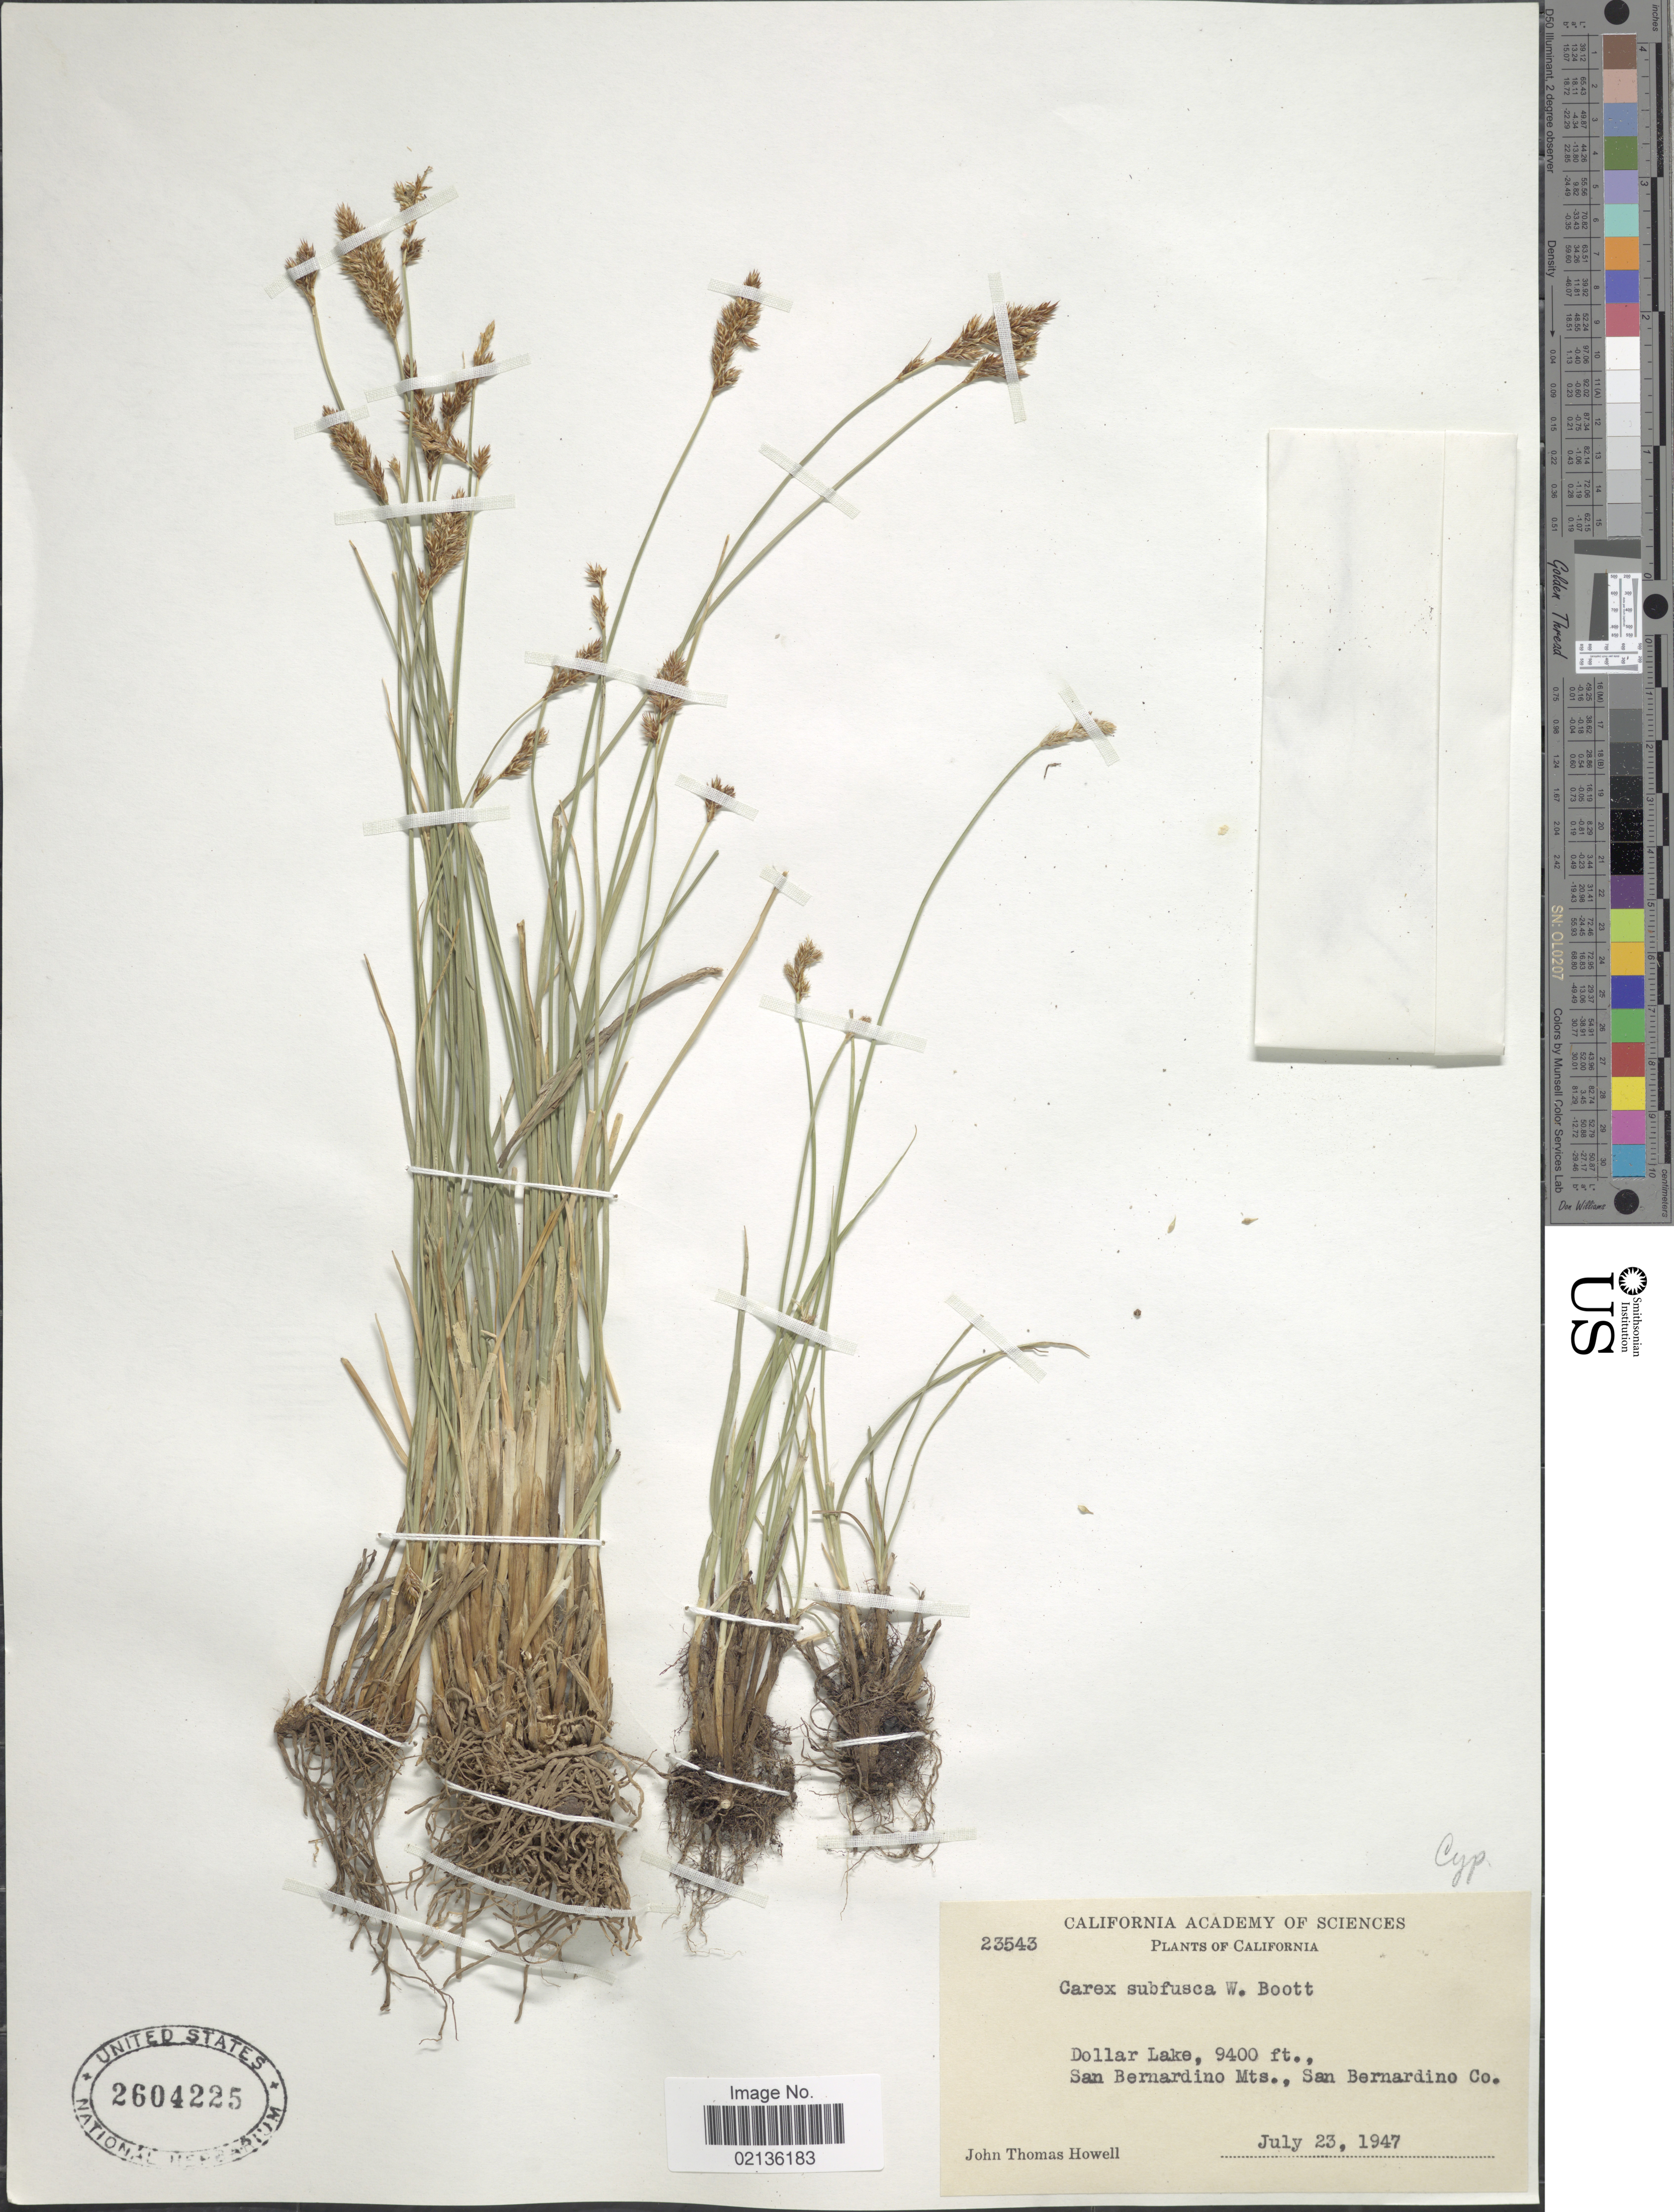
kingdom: Plantae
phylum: Tracheophyta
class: Liliopsida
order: Poales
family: Cyperaceae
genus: Carex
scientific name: Carex subfusca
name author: W. Boott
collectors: J. T. Howell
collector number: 23543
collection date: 1947-07-23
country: United States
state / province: California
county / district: San Bernardino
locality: Dollar Lake, San Bernardino Mts., San Bernardino Co.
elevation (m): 2865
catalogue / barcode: US 2604225